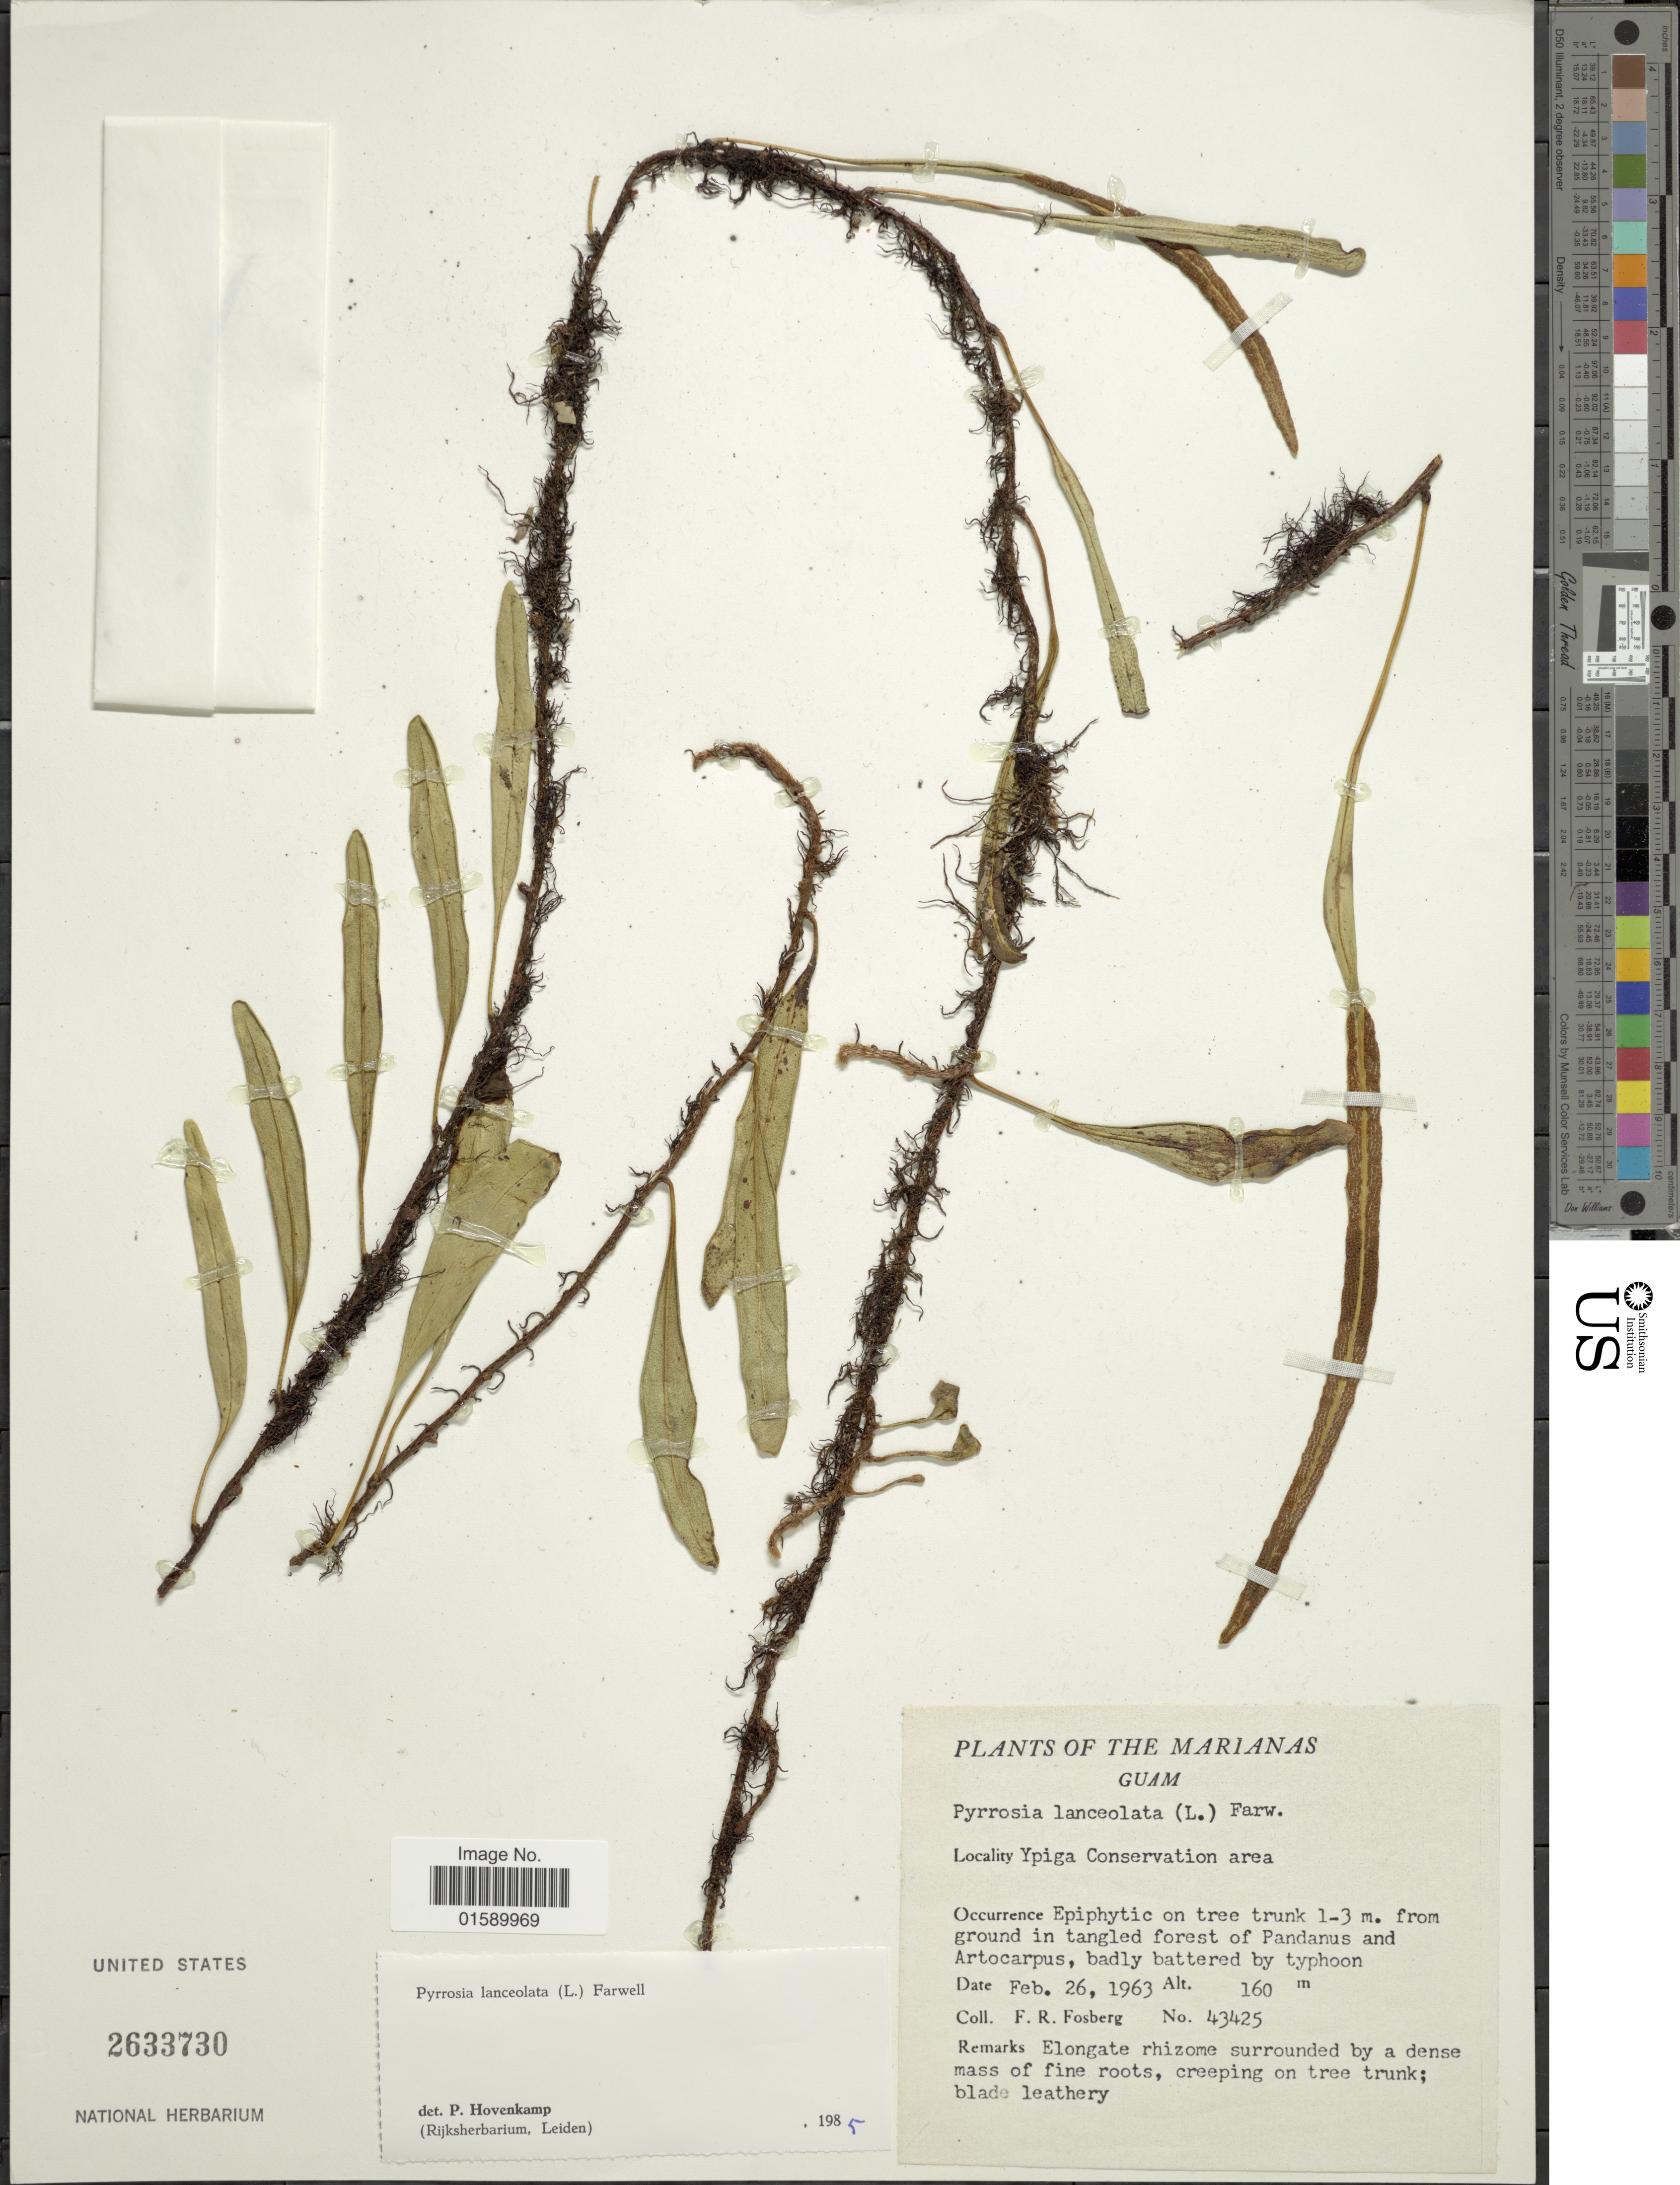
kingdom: Plantae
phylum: Tracheophyta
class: Polypodiopsida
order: Polypodiales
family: Polypodiaceae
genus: Pyrrosia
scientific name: Pyrrosia lanceolata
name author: (L.) Farw.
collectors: F. R. Fosberg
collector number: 43425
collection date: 1963-02-26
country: Guam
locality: Marianas Guam, Ypiga Conservation area.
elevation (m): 160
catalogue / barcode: US 2633730